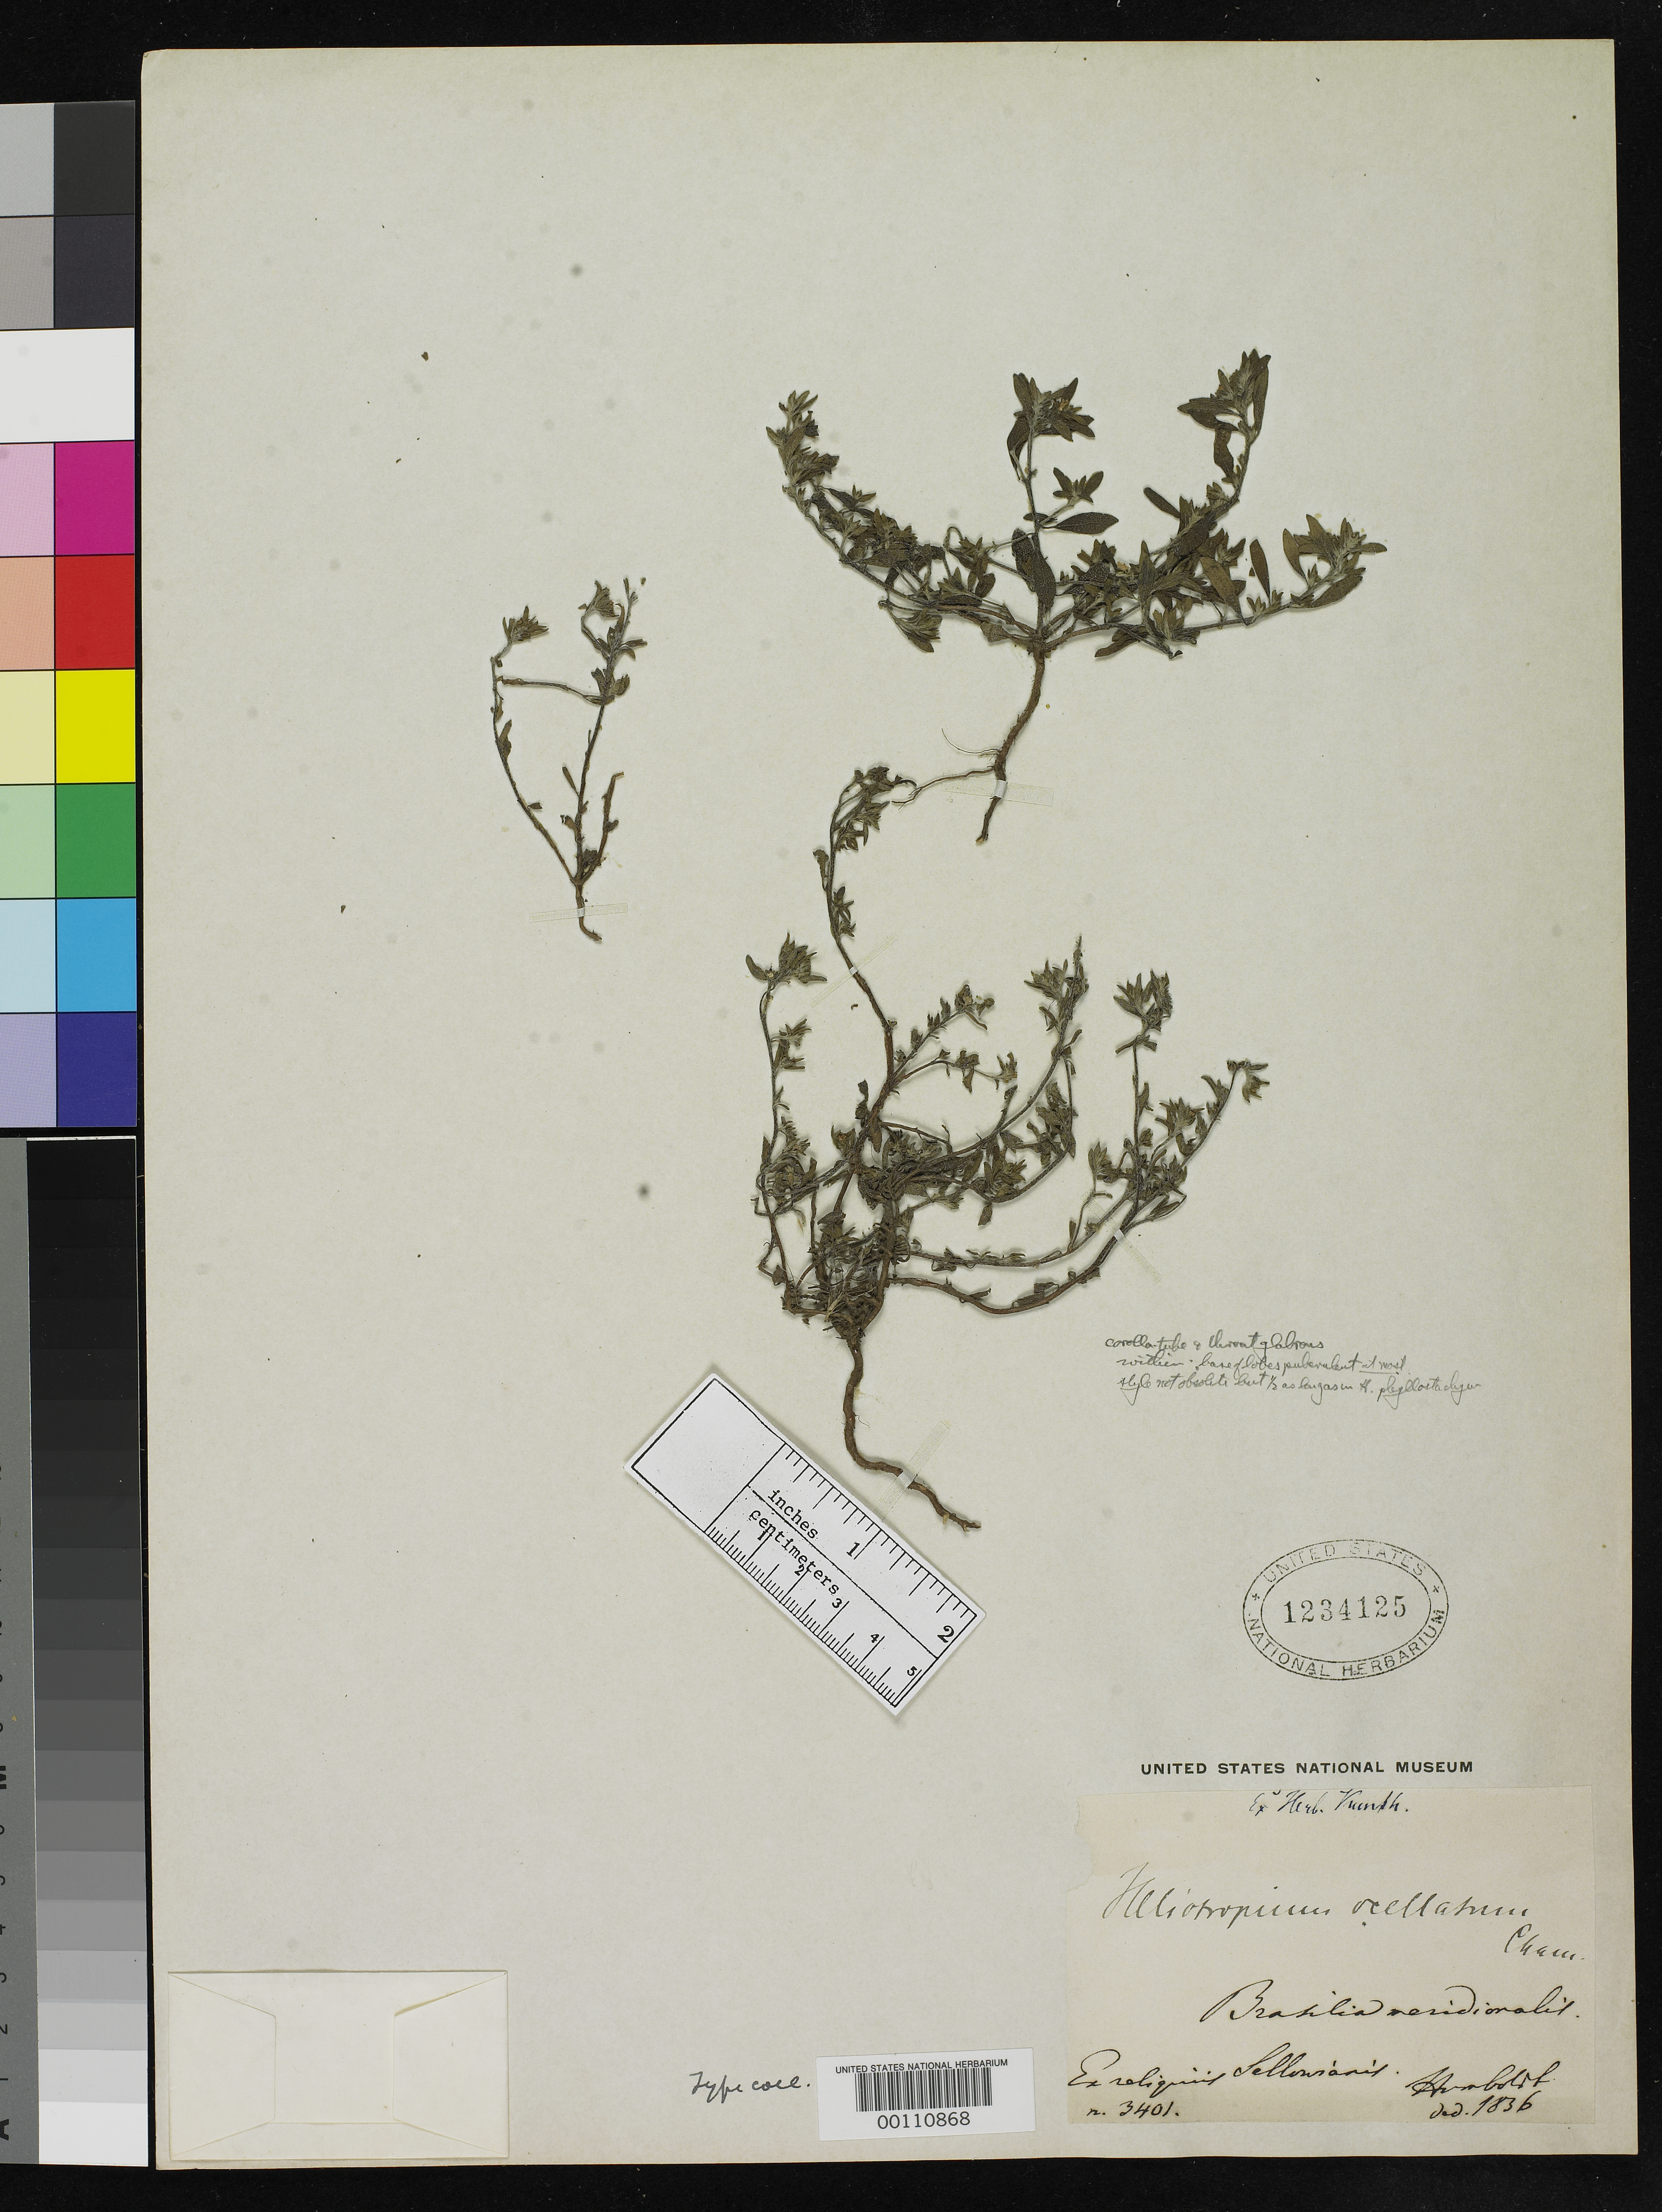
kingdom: Plantae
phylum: Tracheophyta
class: Magnoliopsida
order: Boraginales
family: Heliotropiaceae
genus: Heliotropium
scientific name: Heliotropium ocellatum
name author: Cham.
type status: Type Collection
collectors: F. Sellow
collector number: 3401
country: Brazil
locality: Brazilia meridionalis.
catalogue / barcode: US 1234125